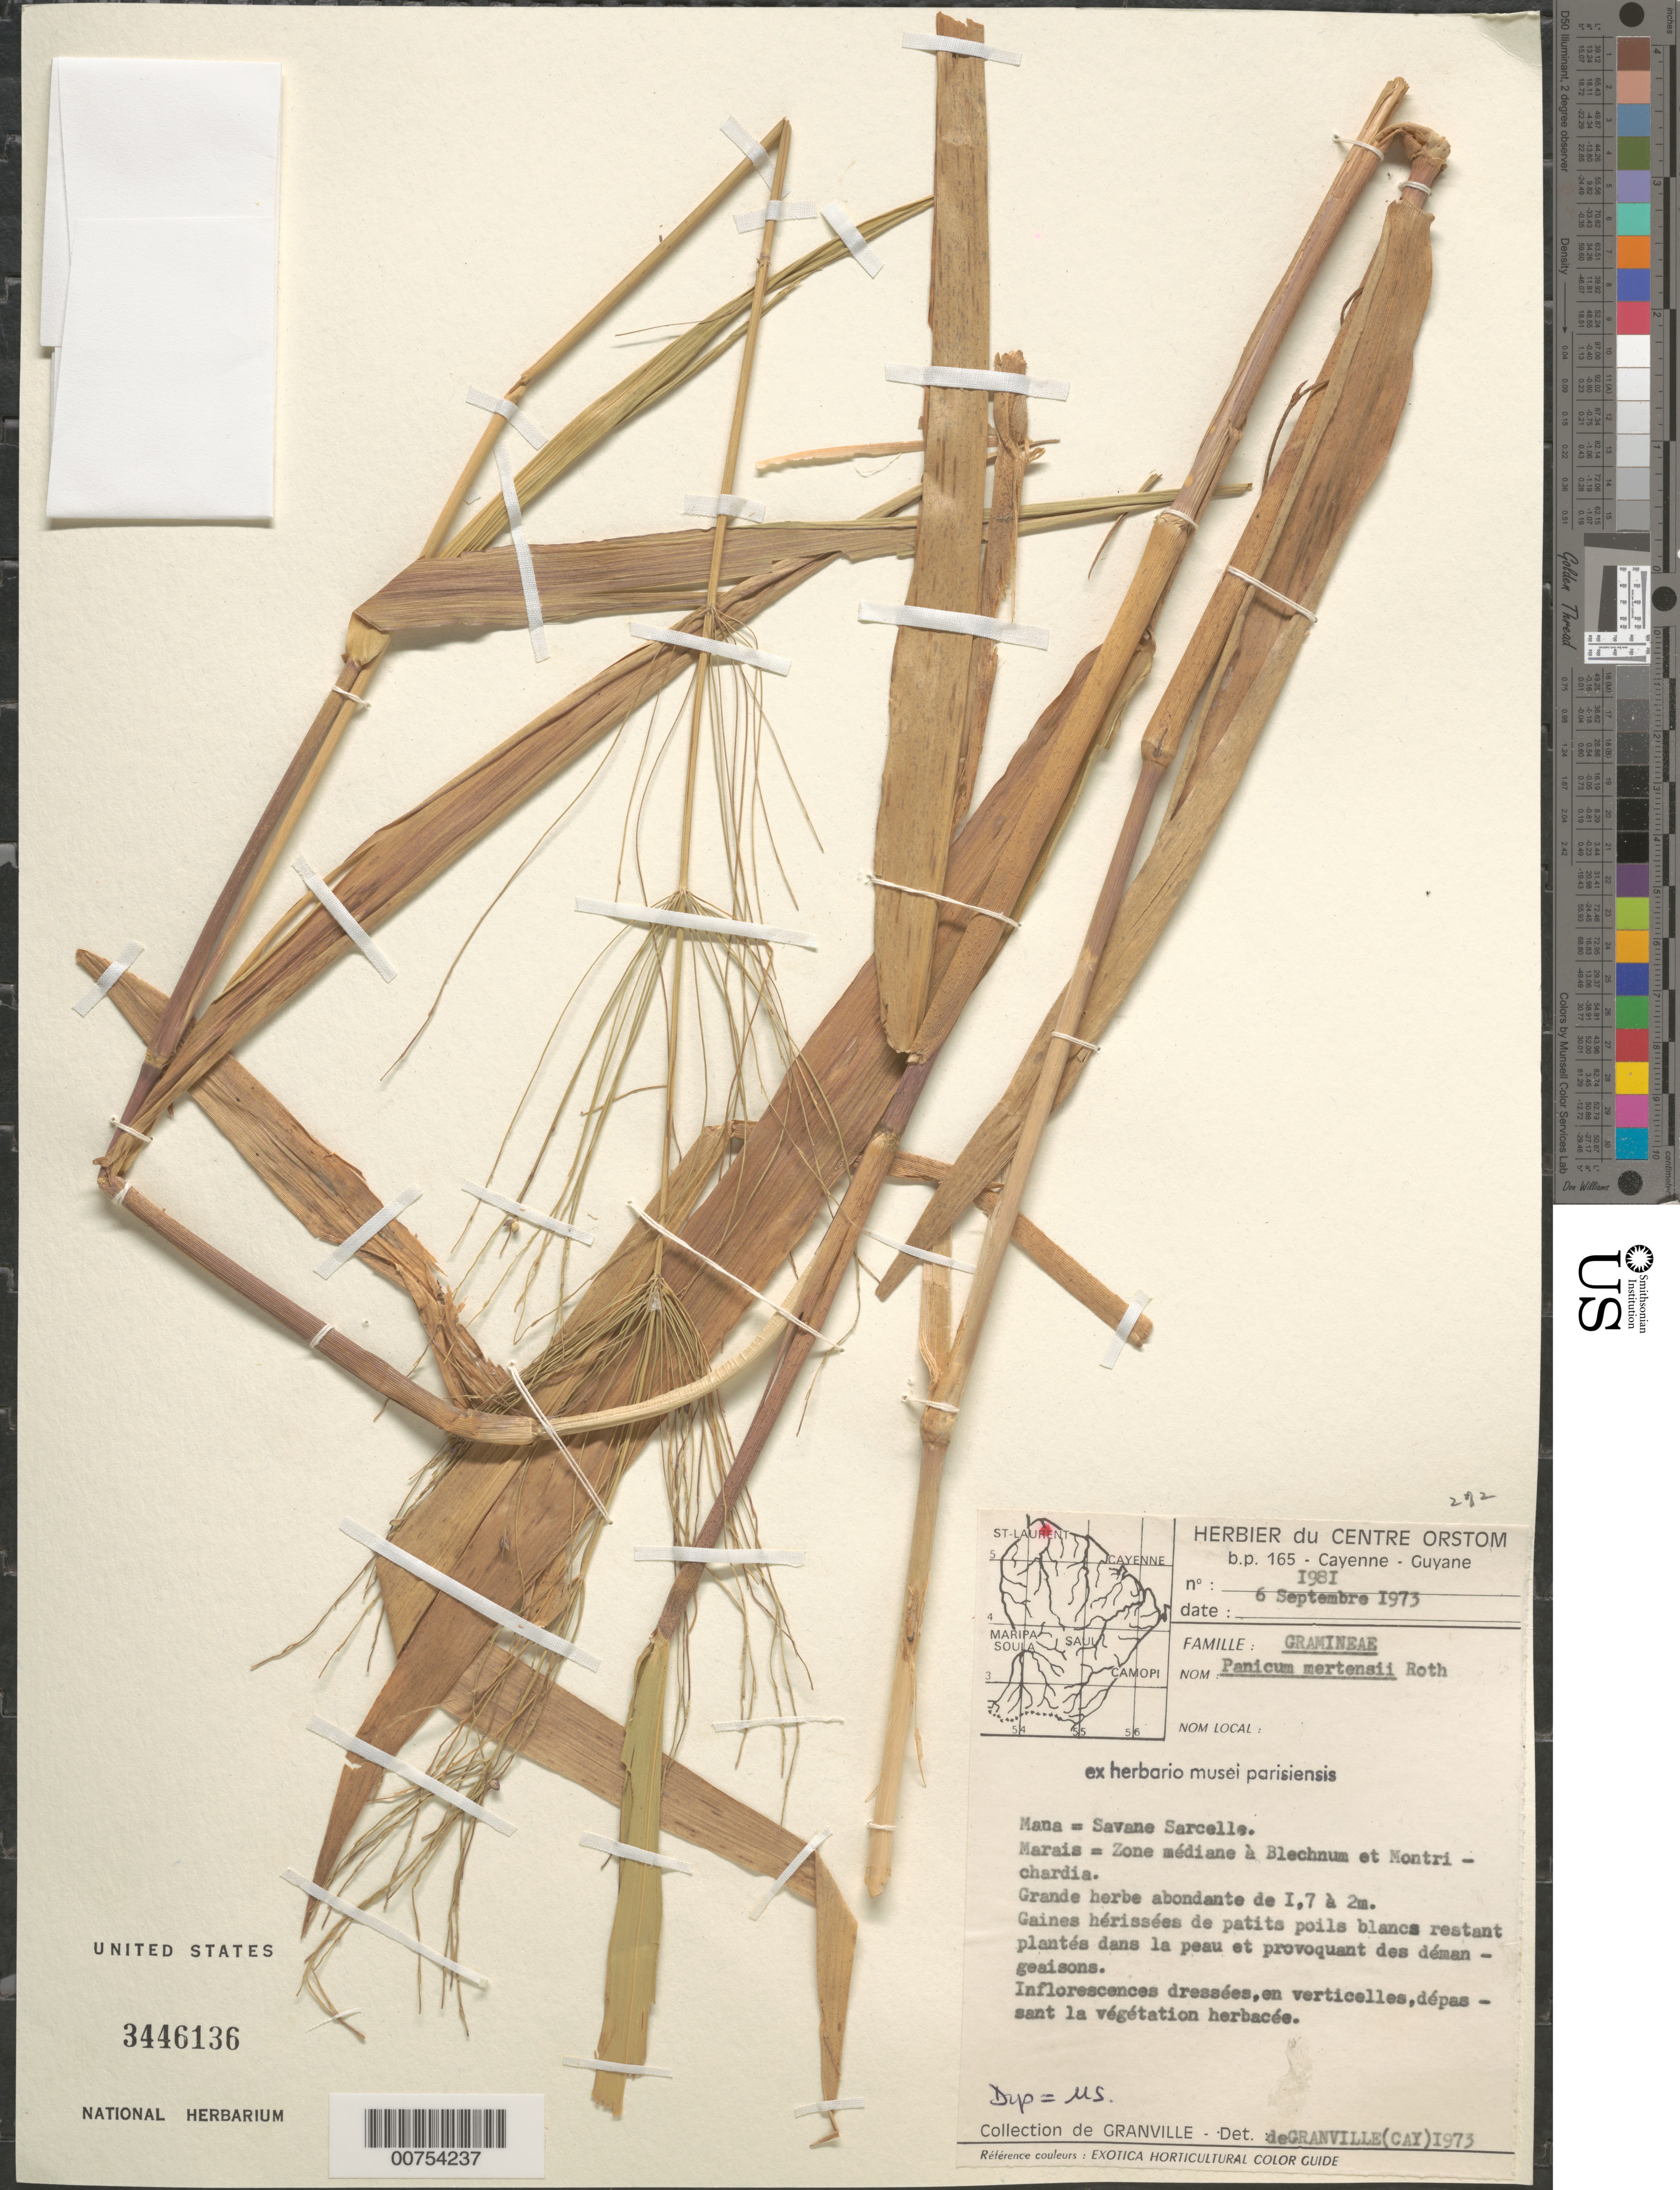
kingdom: Plantae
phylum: Tracheophyta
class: Liliopsida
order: Poales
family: Poaceae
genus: Stephostachys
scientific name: Stephostachys mertensii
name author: (Roth) Zuloaga & Marrone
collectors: de Granville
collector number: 1981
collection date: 1973-09-06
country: French Guiana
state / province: Cayenne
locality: Mana = Savane Sarcelle. Marais = Zone médiane à Blechnum et Montrichardia.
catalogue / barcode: US 3446136